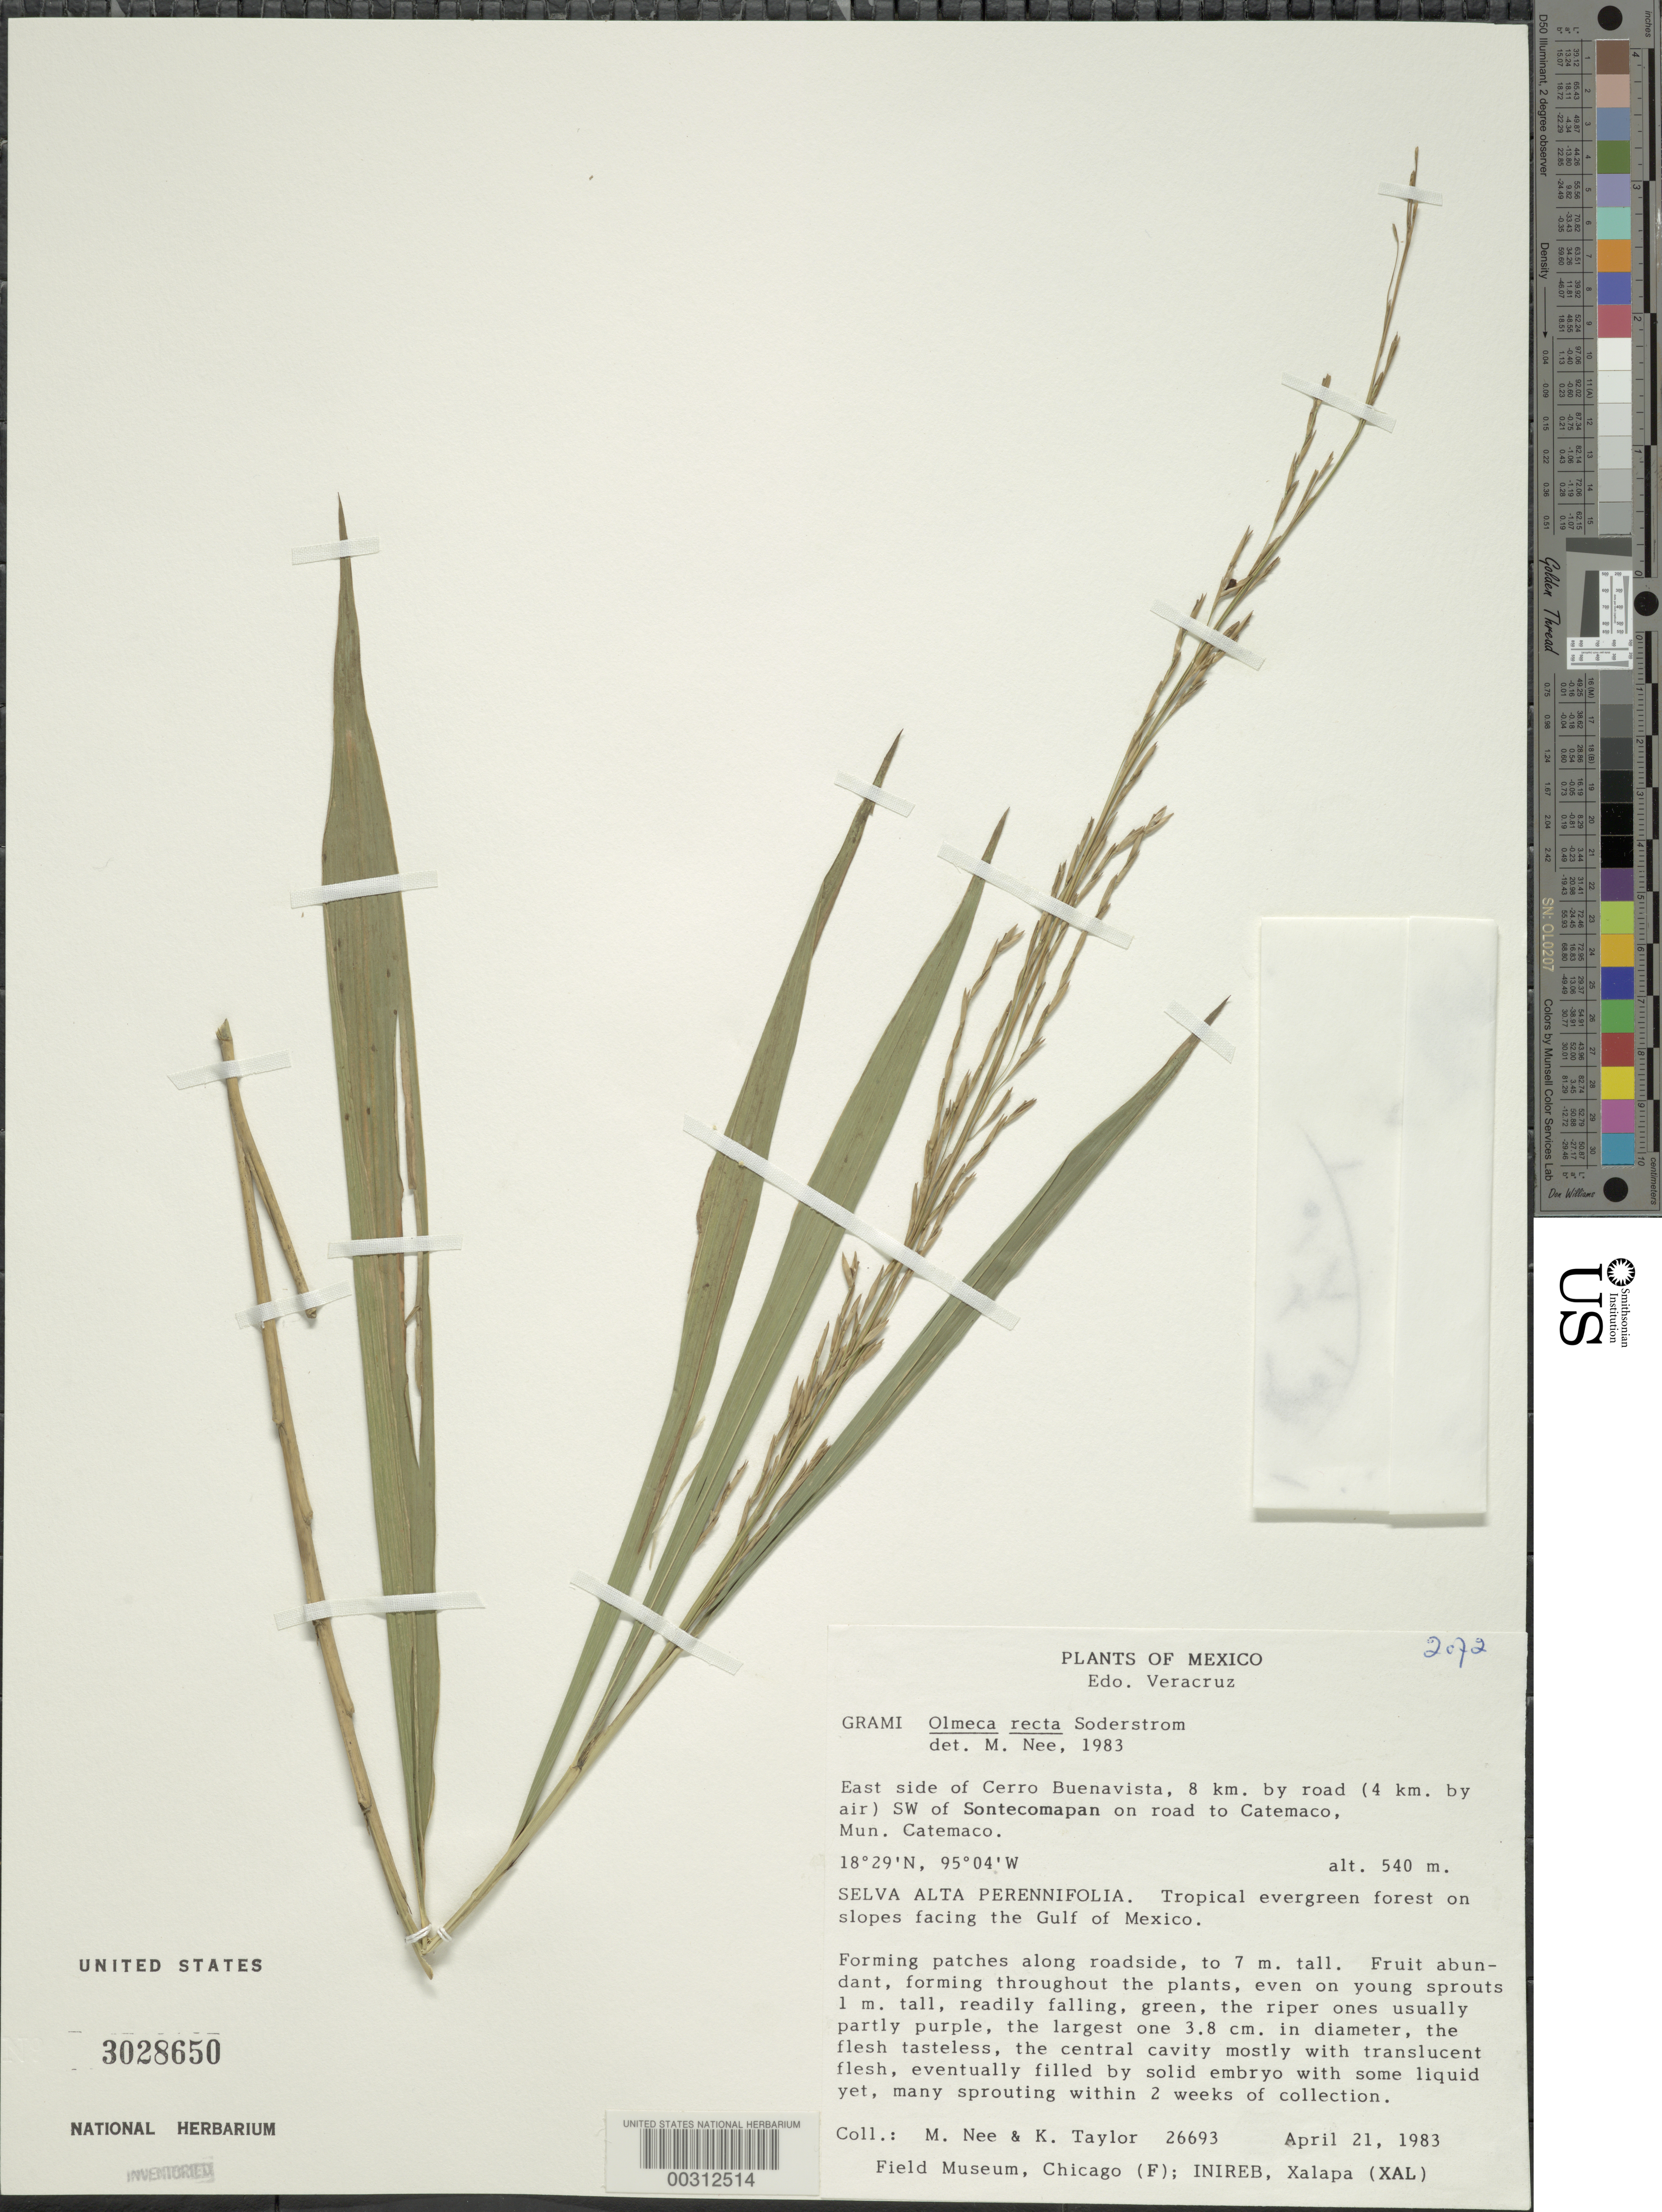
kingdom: Plantae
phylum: Tracheophyta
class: Liliopsida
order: Poales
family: Poaceae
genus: Olmeca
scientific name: Olmeca recta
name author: Soderstr.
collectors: M. Nee & K. Taylor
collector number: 26693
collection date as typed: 21 Apr 1983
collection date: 1983-04-21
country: Mexico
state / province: Veracruz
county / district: Catemaco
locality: Cerro buenavista lat 18 29'n: long 95 04'w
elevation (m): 540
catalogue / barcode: US 3028650